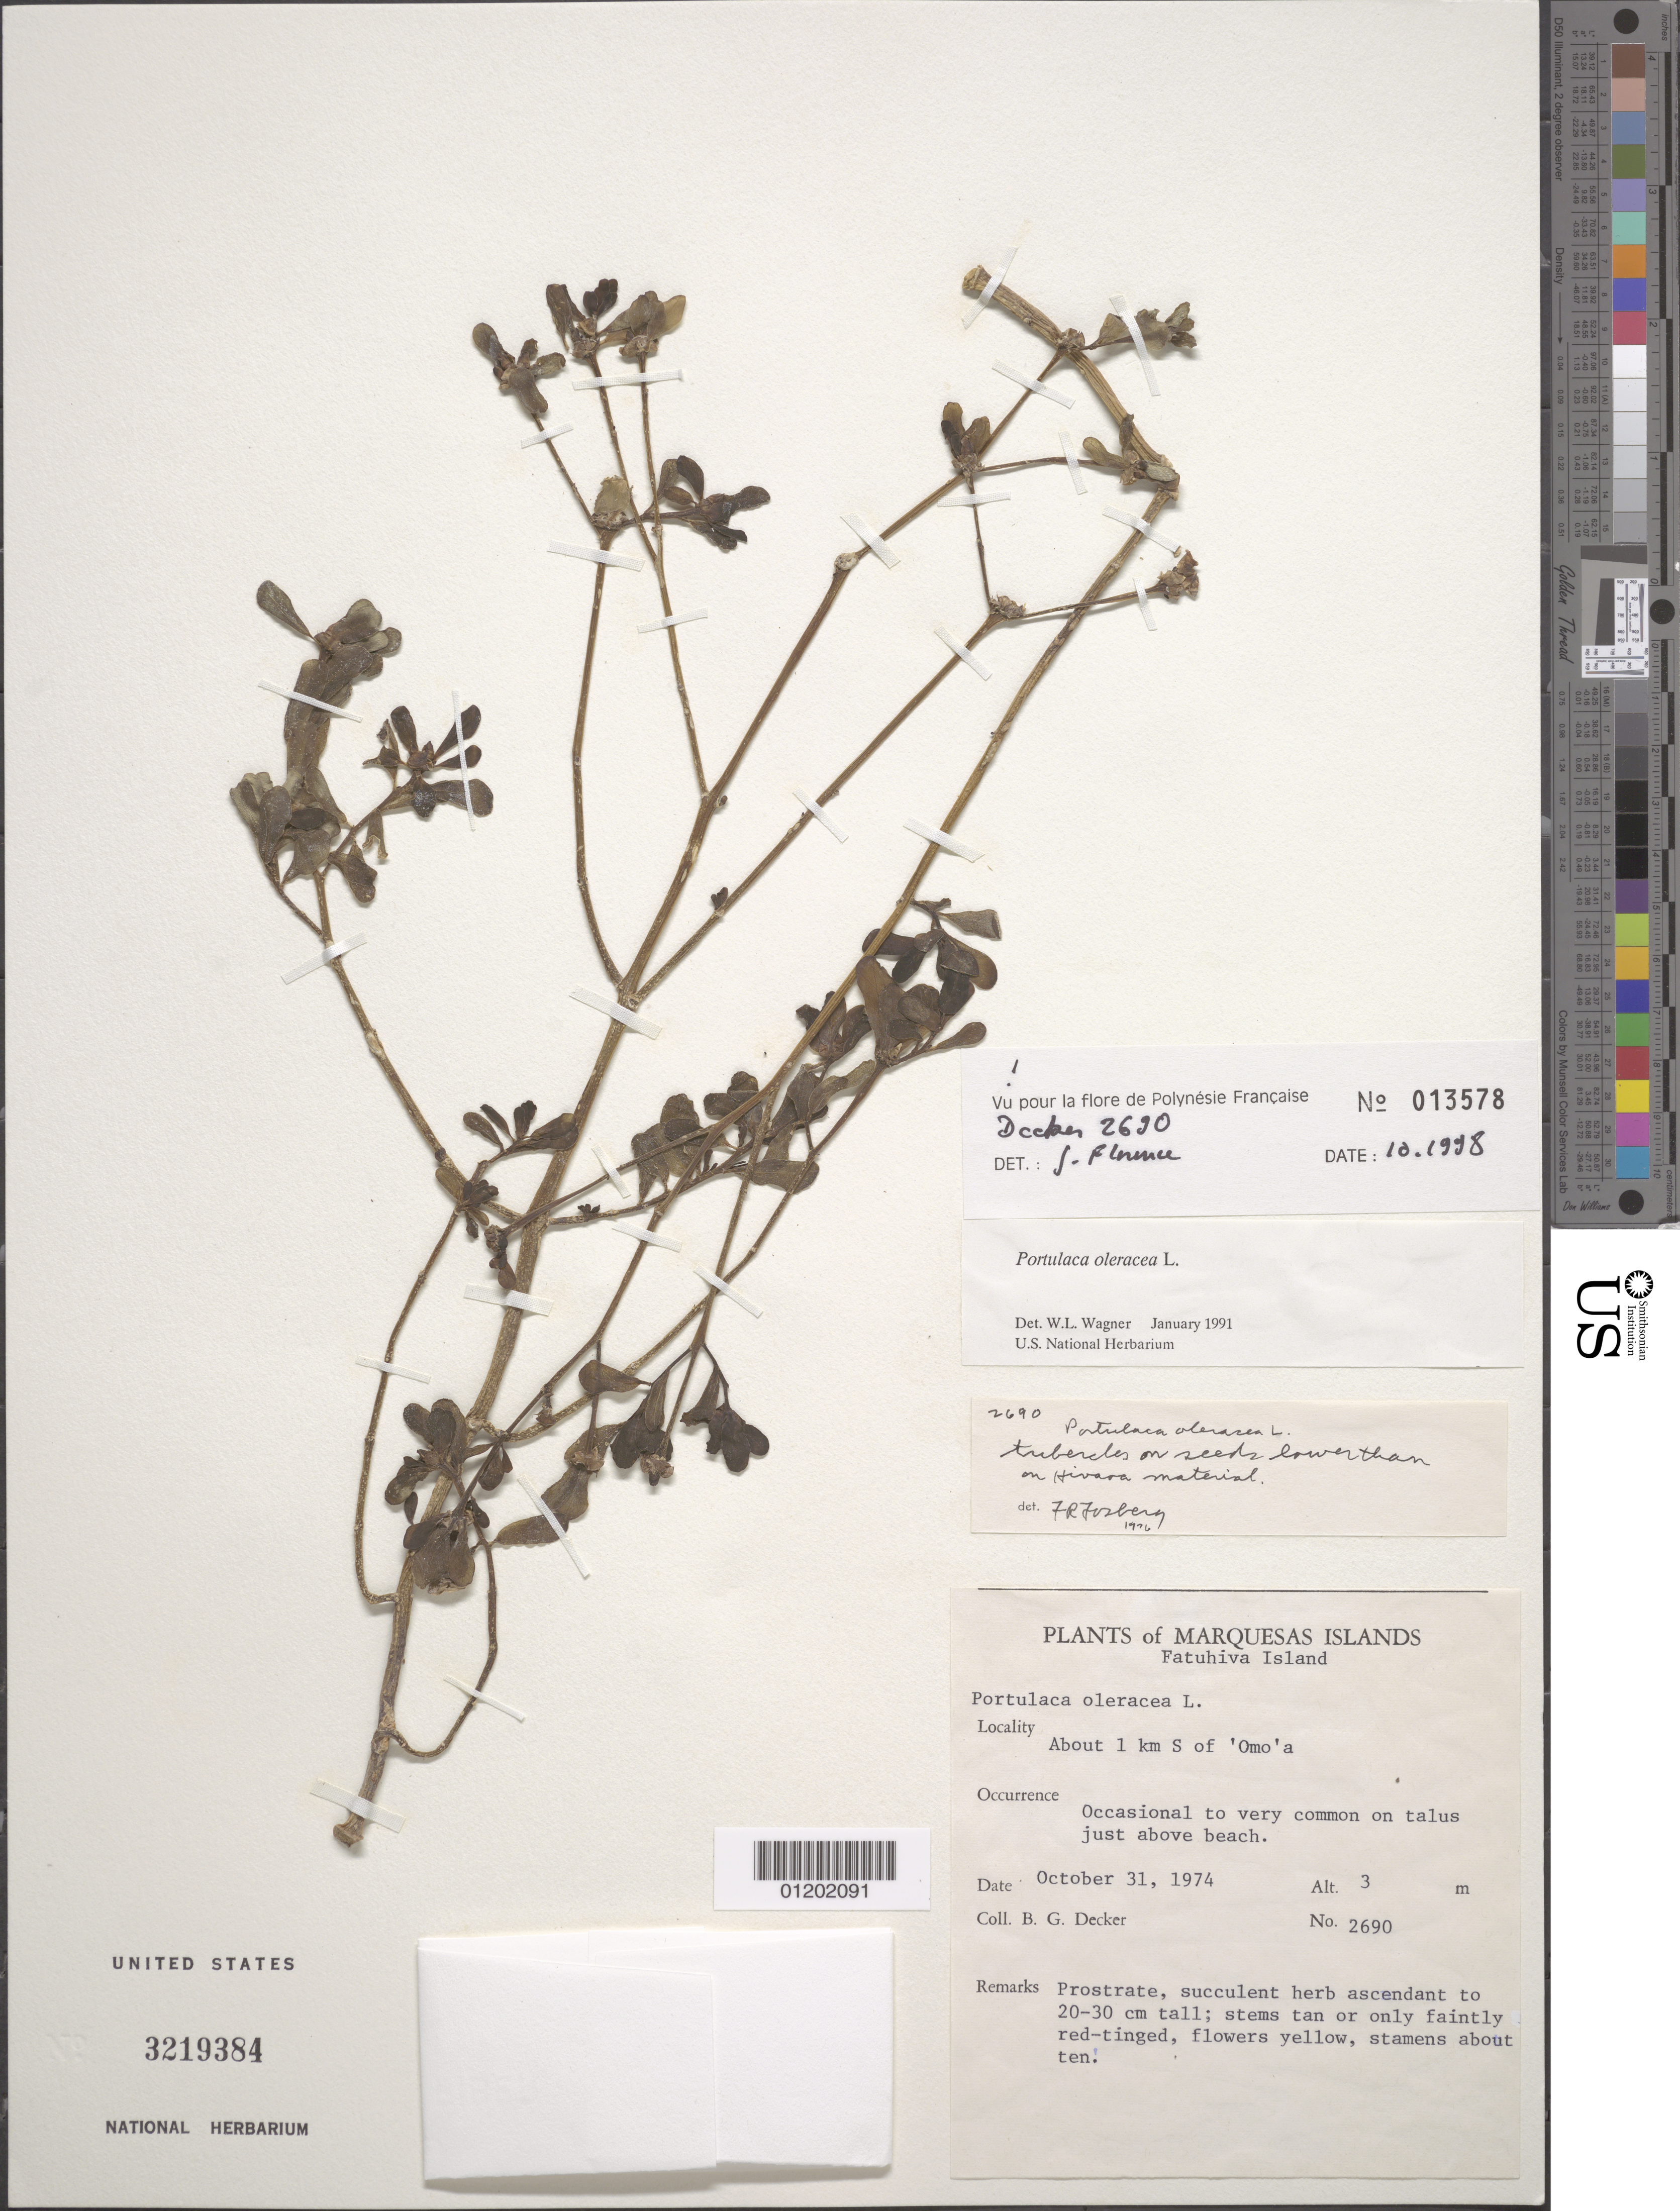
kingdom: Plantae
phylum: Tracheophyta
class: Magnoliopsida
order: Caryophyllales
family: Portulacaceae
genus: Portulaca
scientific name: Portulaca oleracea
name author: L.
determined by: Wagner, W. L., (BOT), Smithsonian Institution - National Museum of Natural History (UNITED STATES)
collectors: B. G. Decker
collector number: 2690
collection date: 1974-10-31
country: French Polynesia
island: Fatu Hiva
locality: about 1 km S of 'Omo'a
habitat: Occasional to very common on Talus just above beach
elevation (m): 3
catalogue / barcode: US 3219354